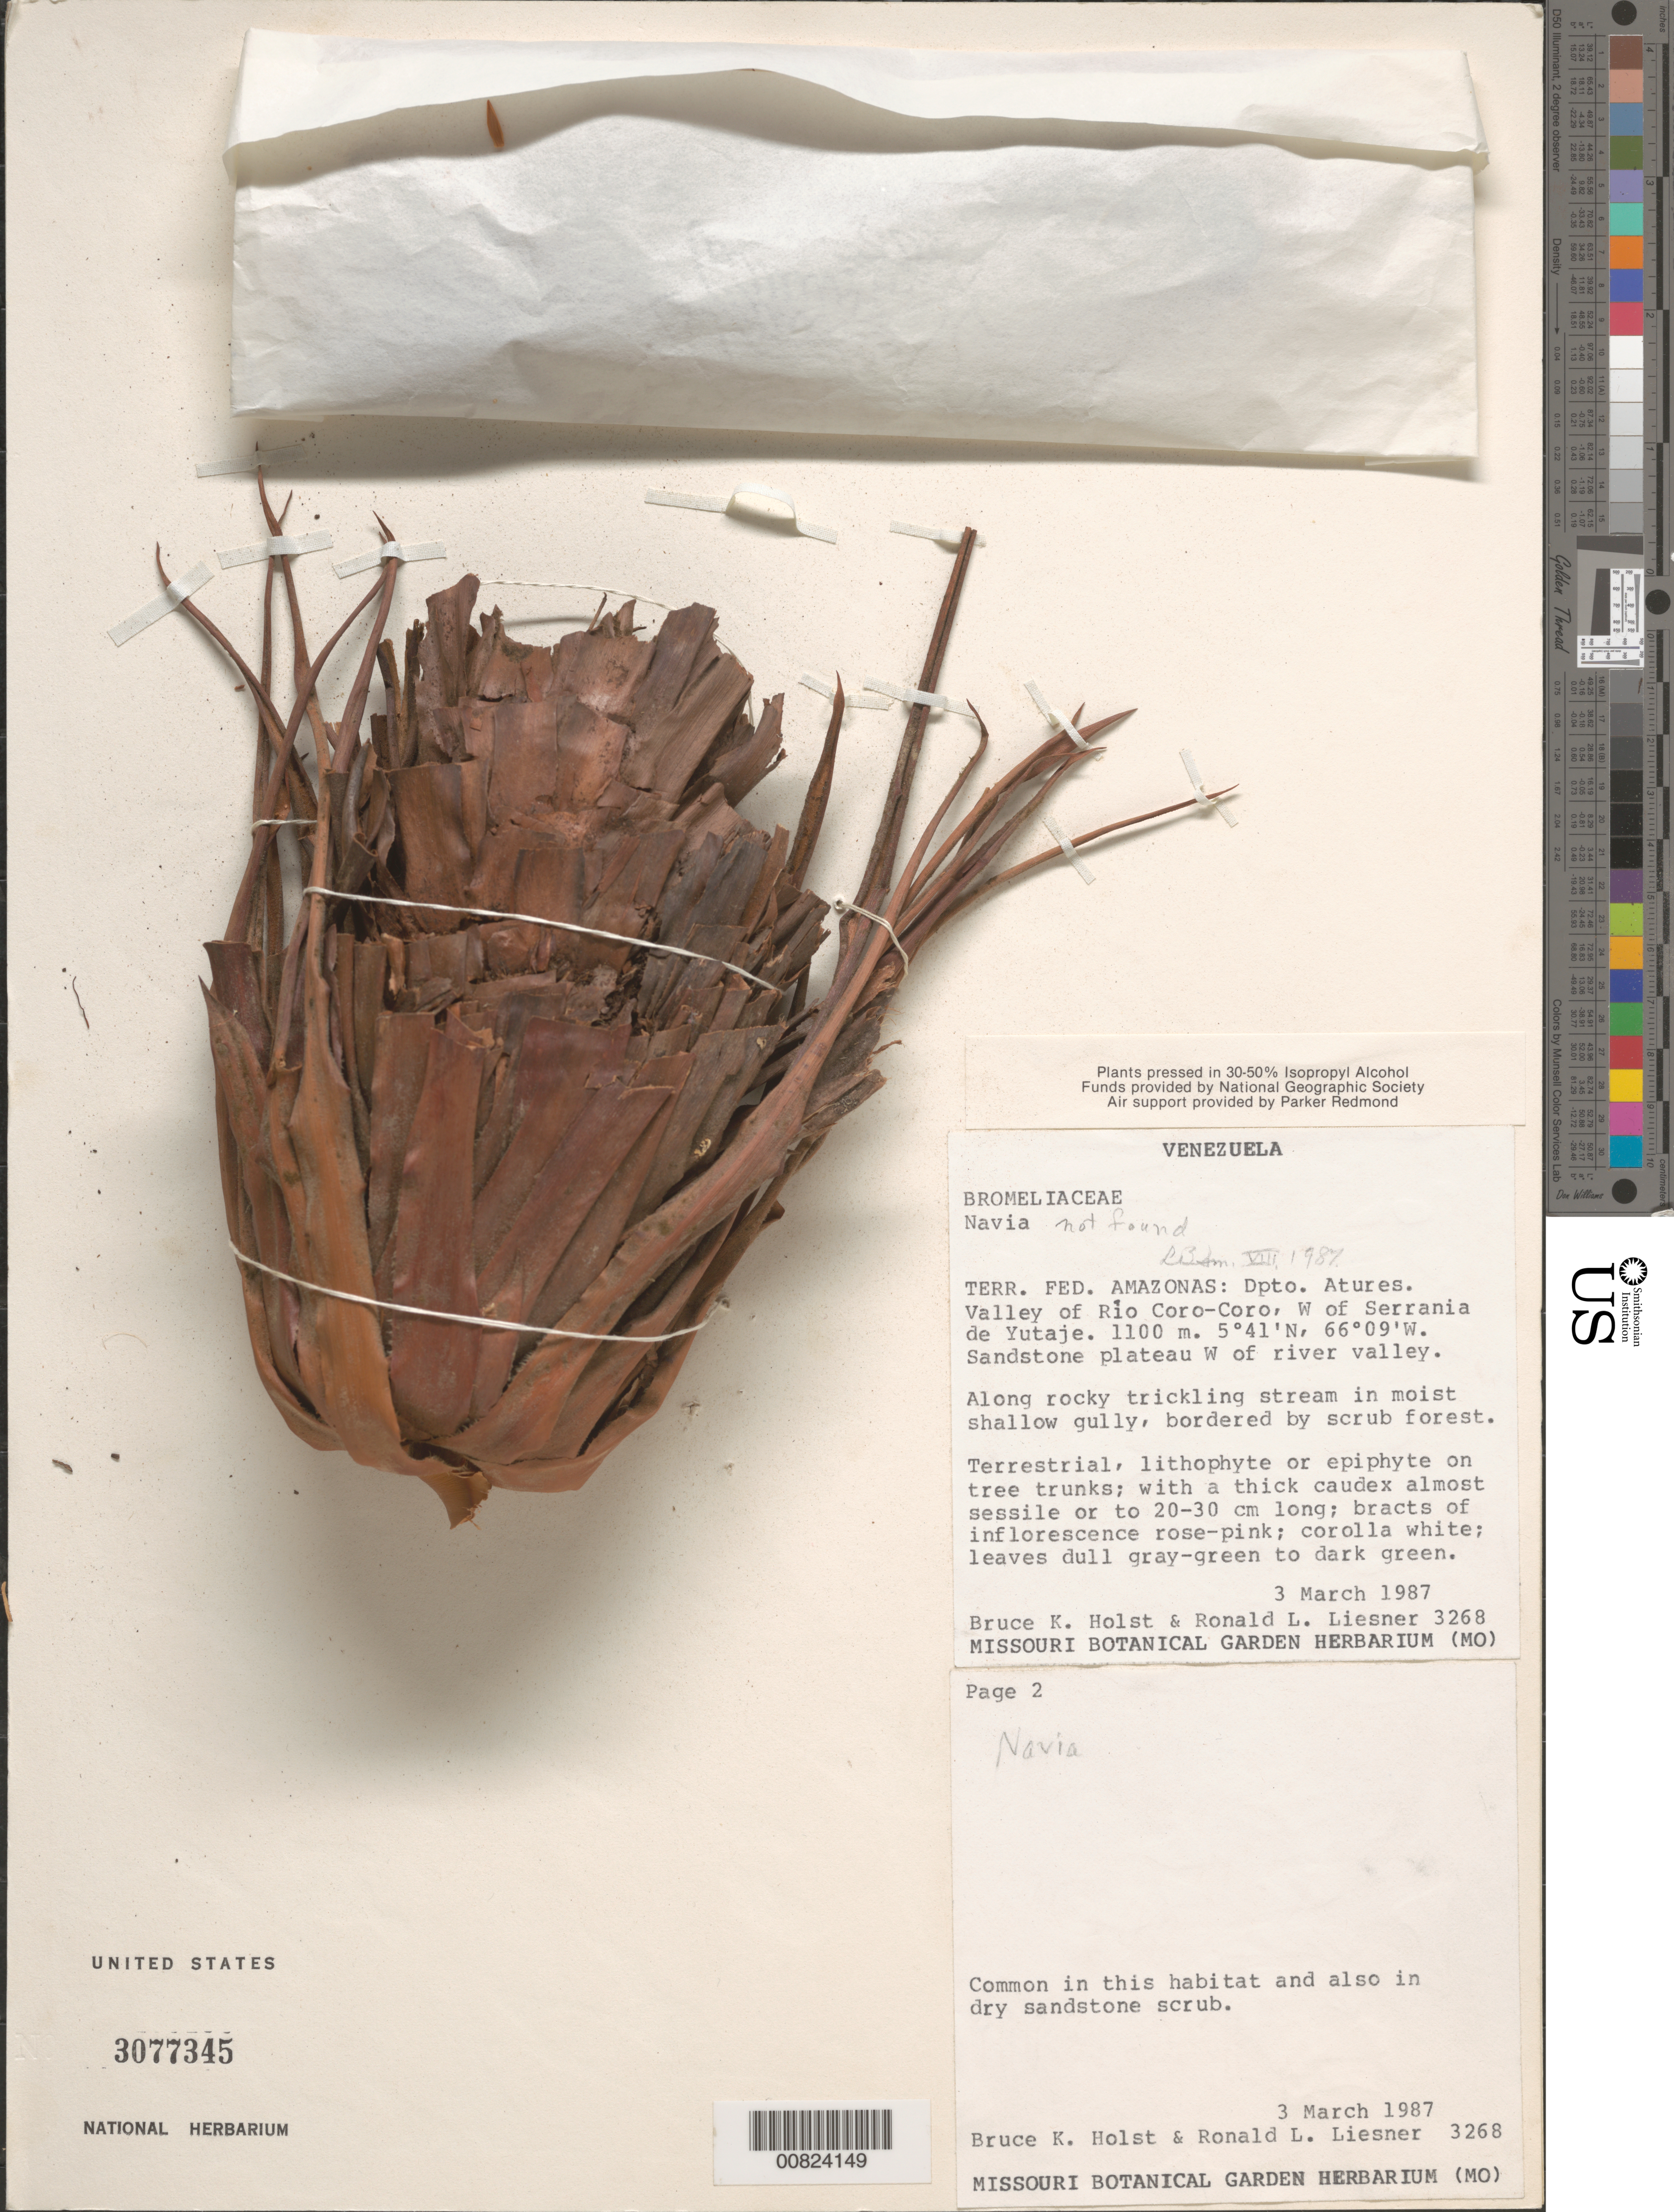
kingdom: Plantae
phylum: Tracheophyta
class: Liliopsida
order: Poales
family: Bromeliaceae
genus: Navia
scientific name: Navia sp.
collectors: B. Holst & R. L. Liesner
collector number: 3268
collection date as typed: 3-Mar-87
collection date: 1987-03-03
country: Venezuela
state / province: Amazonas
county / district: Atures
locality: Río Coro-Coro valley, W of Serrania de Yutajé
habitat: Standstone plateau; along rocky trickling stream in moist shallow gully, bordered by scrub forest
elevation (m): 1100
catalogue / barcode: US 3077345